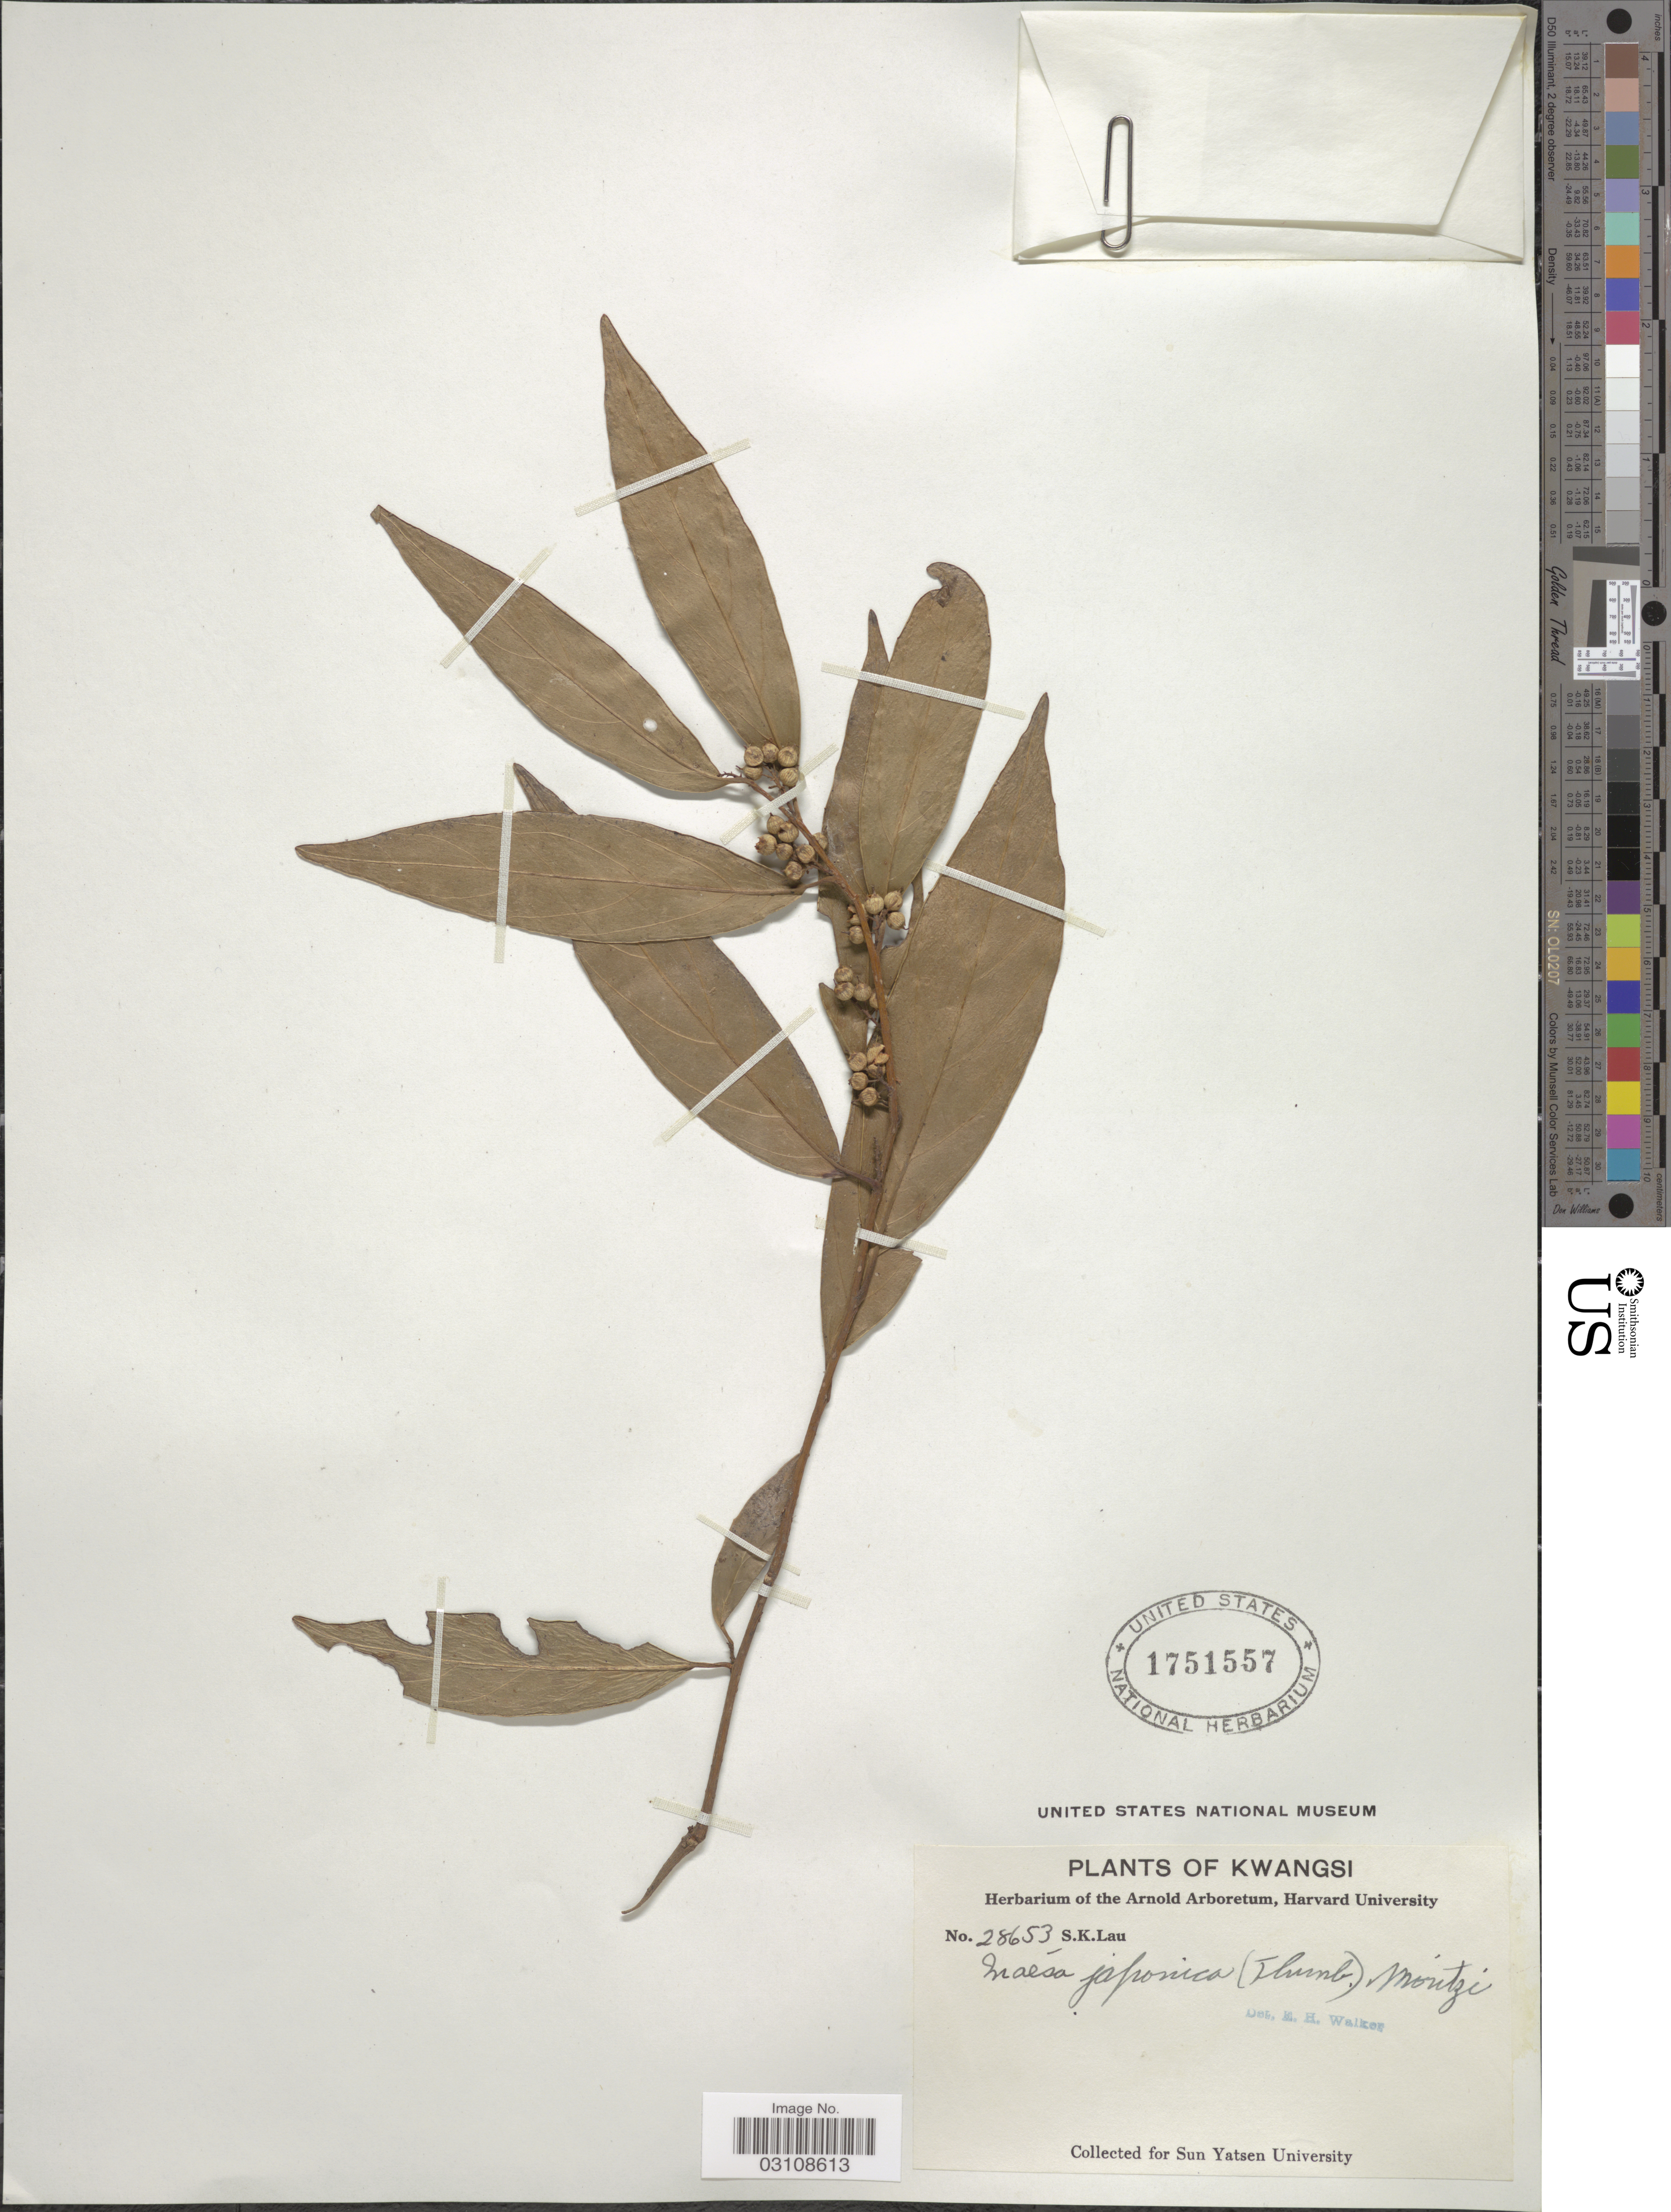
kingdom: Plantae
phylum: Tracheophyta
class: Magnoliopsida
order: Ericales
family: Primulaceae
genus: Maesa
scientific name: Maesa japonica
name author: Merr.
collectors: S. K. Lau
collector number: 28653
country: China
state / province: Guangxi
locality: Kwangsi.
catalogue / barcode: US 1751557